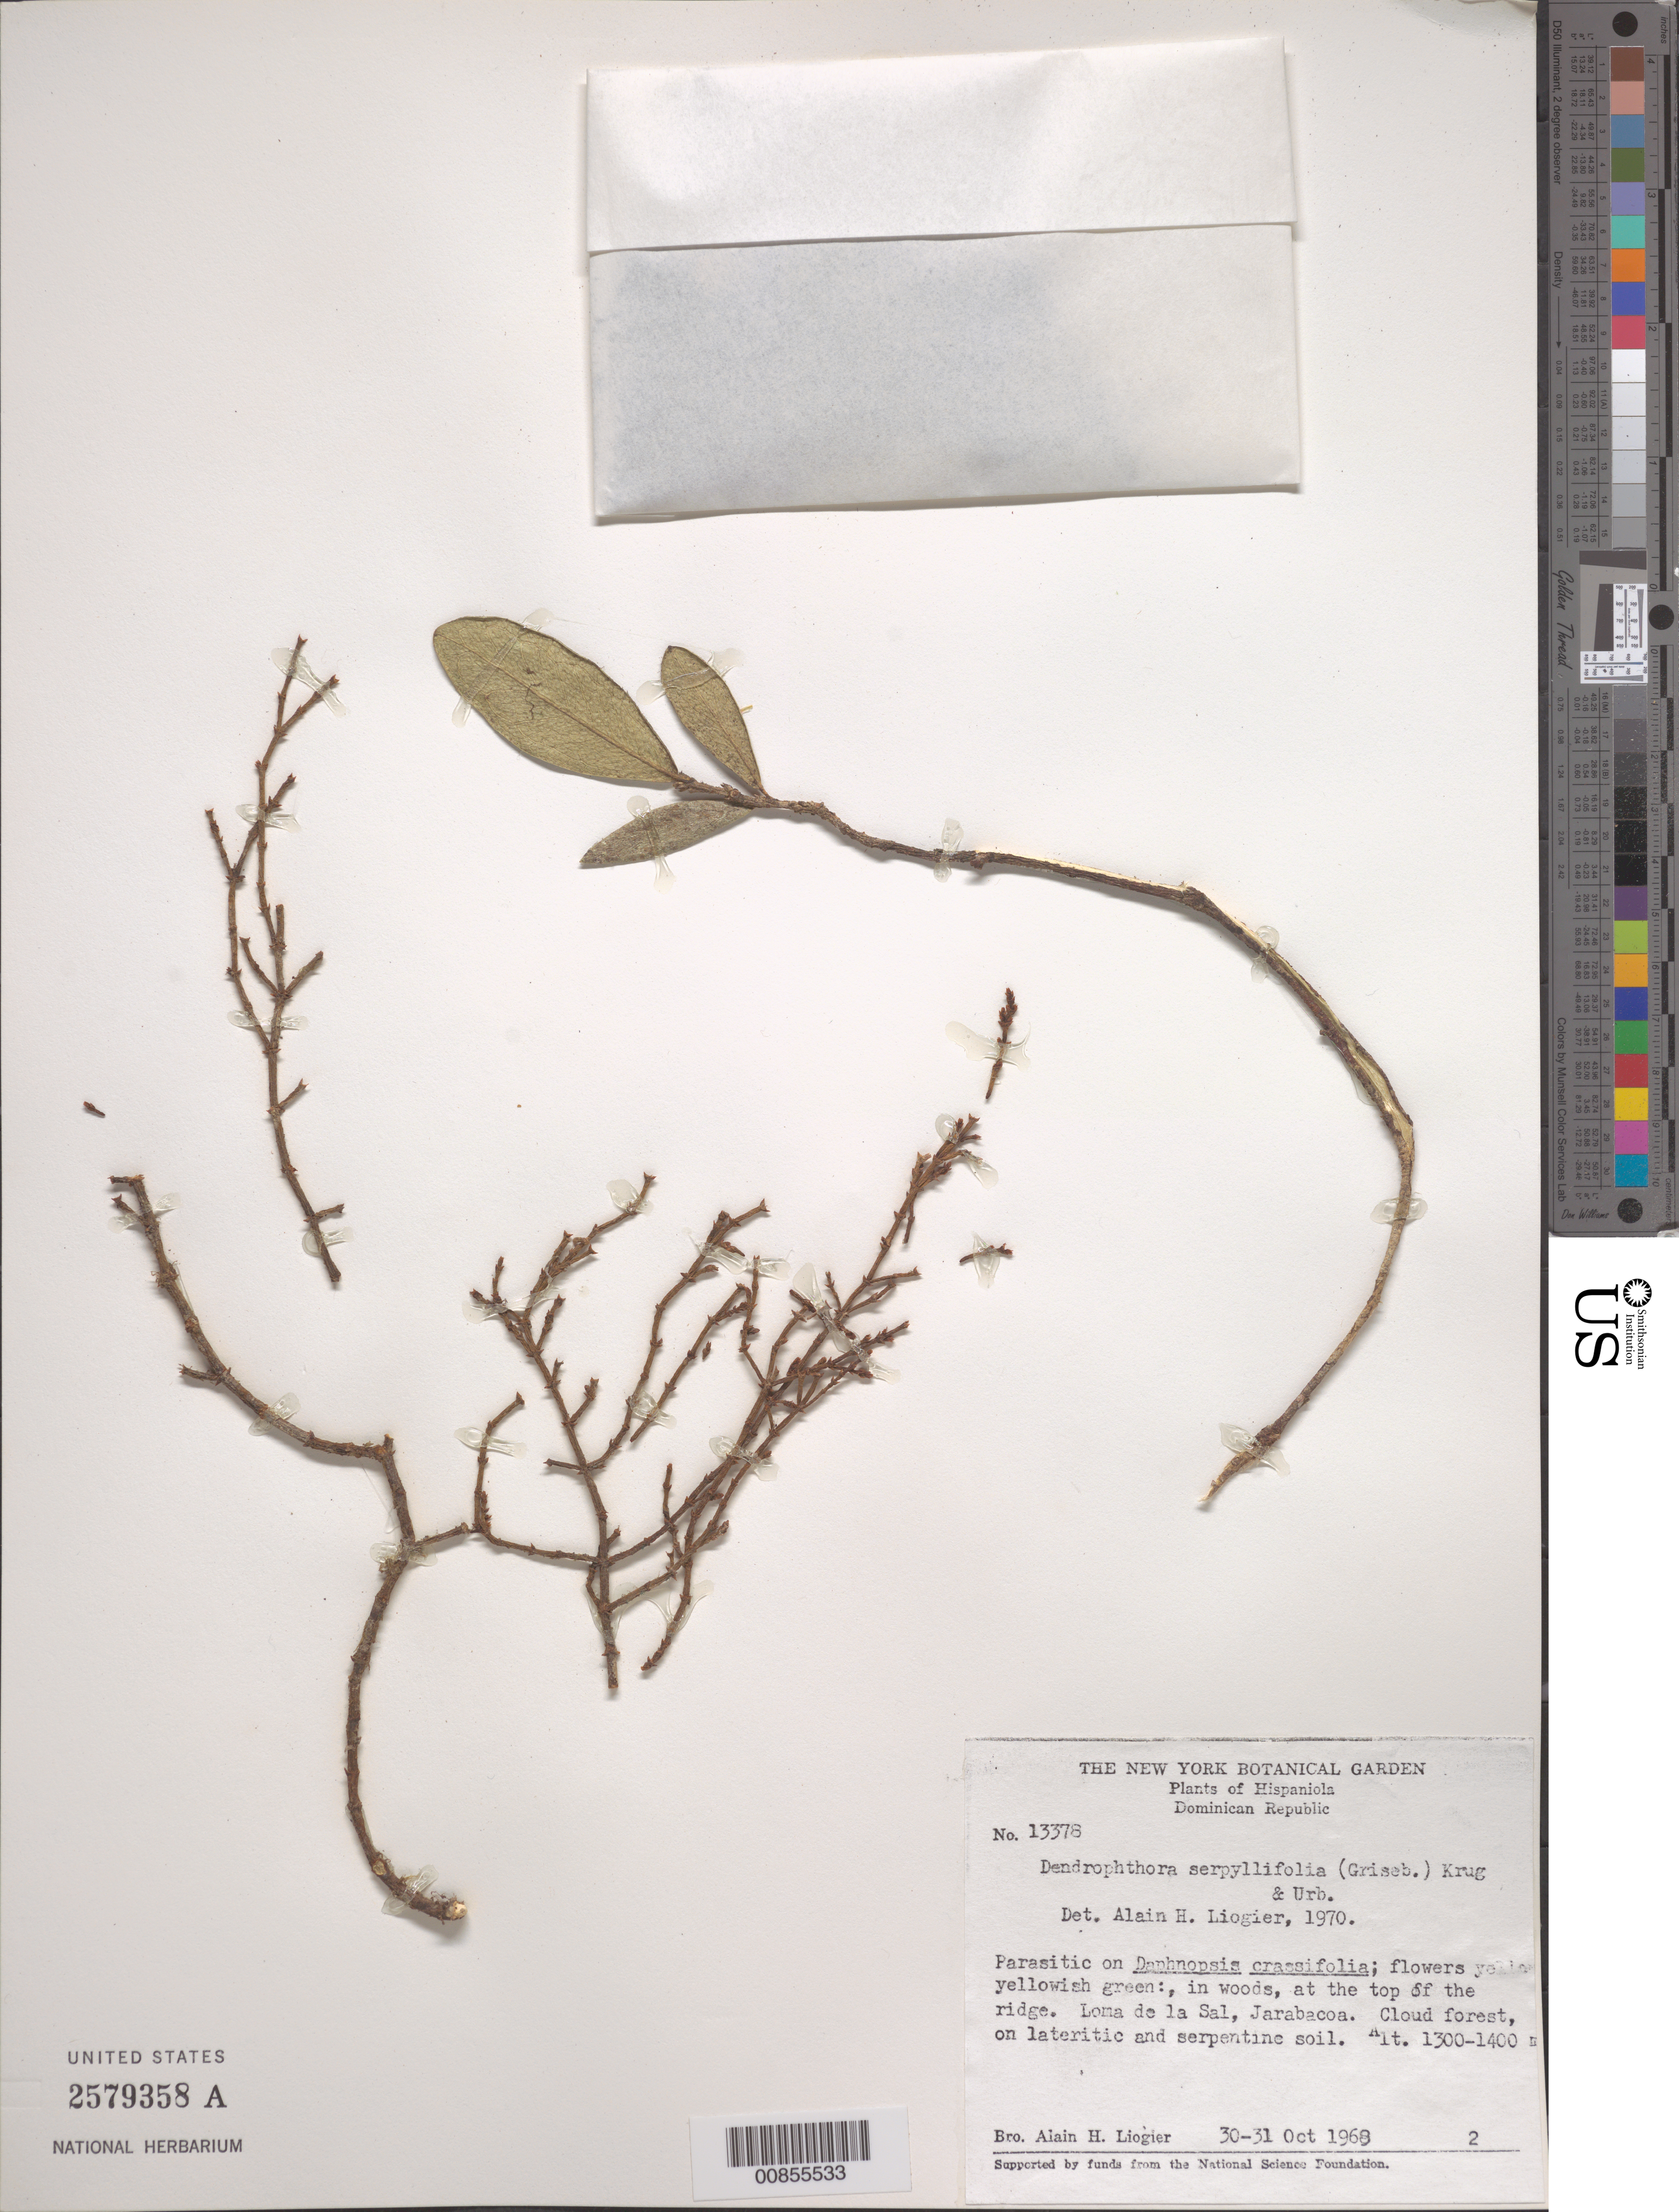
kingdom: Plantae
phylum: Tracheophyta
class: Magnoliopsida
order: Santalales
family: Viscaceae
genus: Dendrophthora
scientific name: Dendrophthora serpyllifolia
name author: (Griseb.) Krug & Urb.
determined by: Liogier, Alain H.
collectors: A. H. Liogier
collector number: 13378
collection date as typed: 30 Oct 1968 to 31 Oct 1968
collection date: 1968-10-30/1968-10-31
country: Dominican Republic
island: Hispaniola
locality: Loma de la Sal, Jarabacoa.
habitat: On Daphnopsis crassifolia. In woods, at the top of the ridge. Cloud forest, on lateritic and serpentine soil.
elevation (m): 1300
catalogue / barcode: US 2579358A